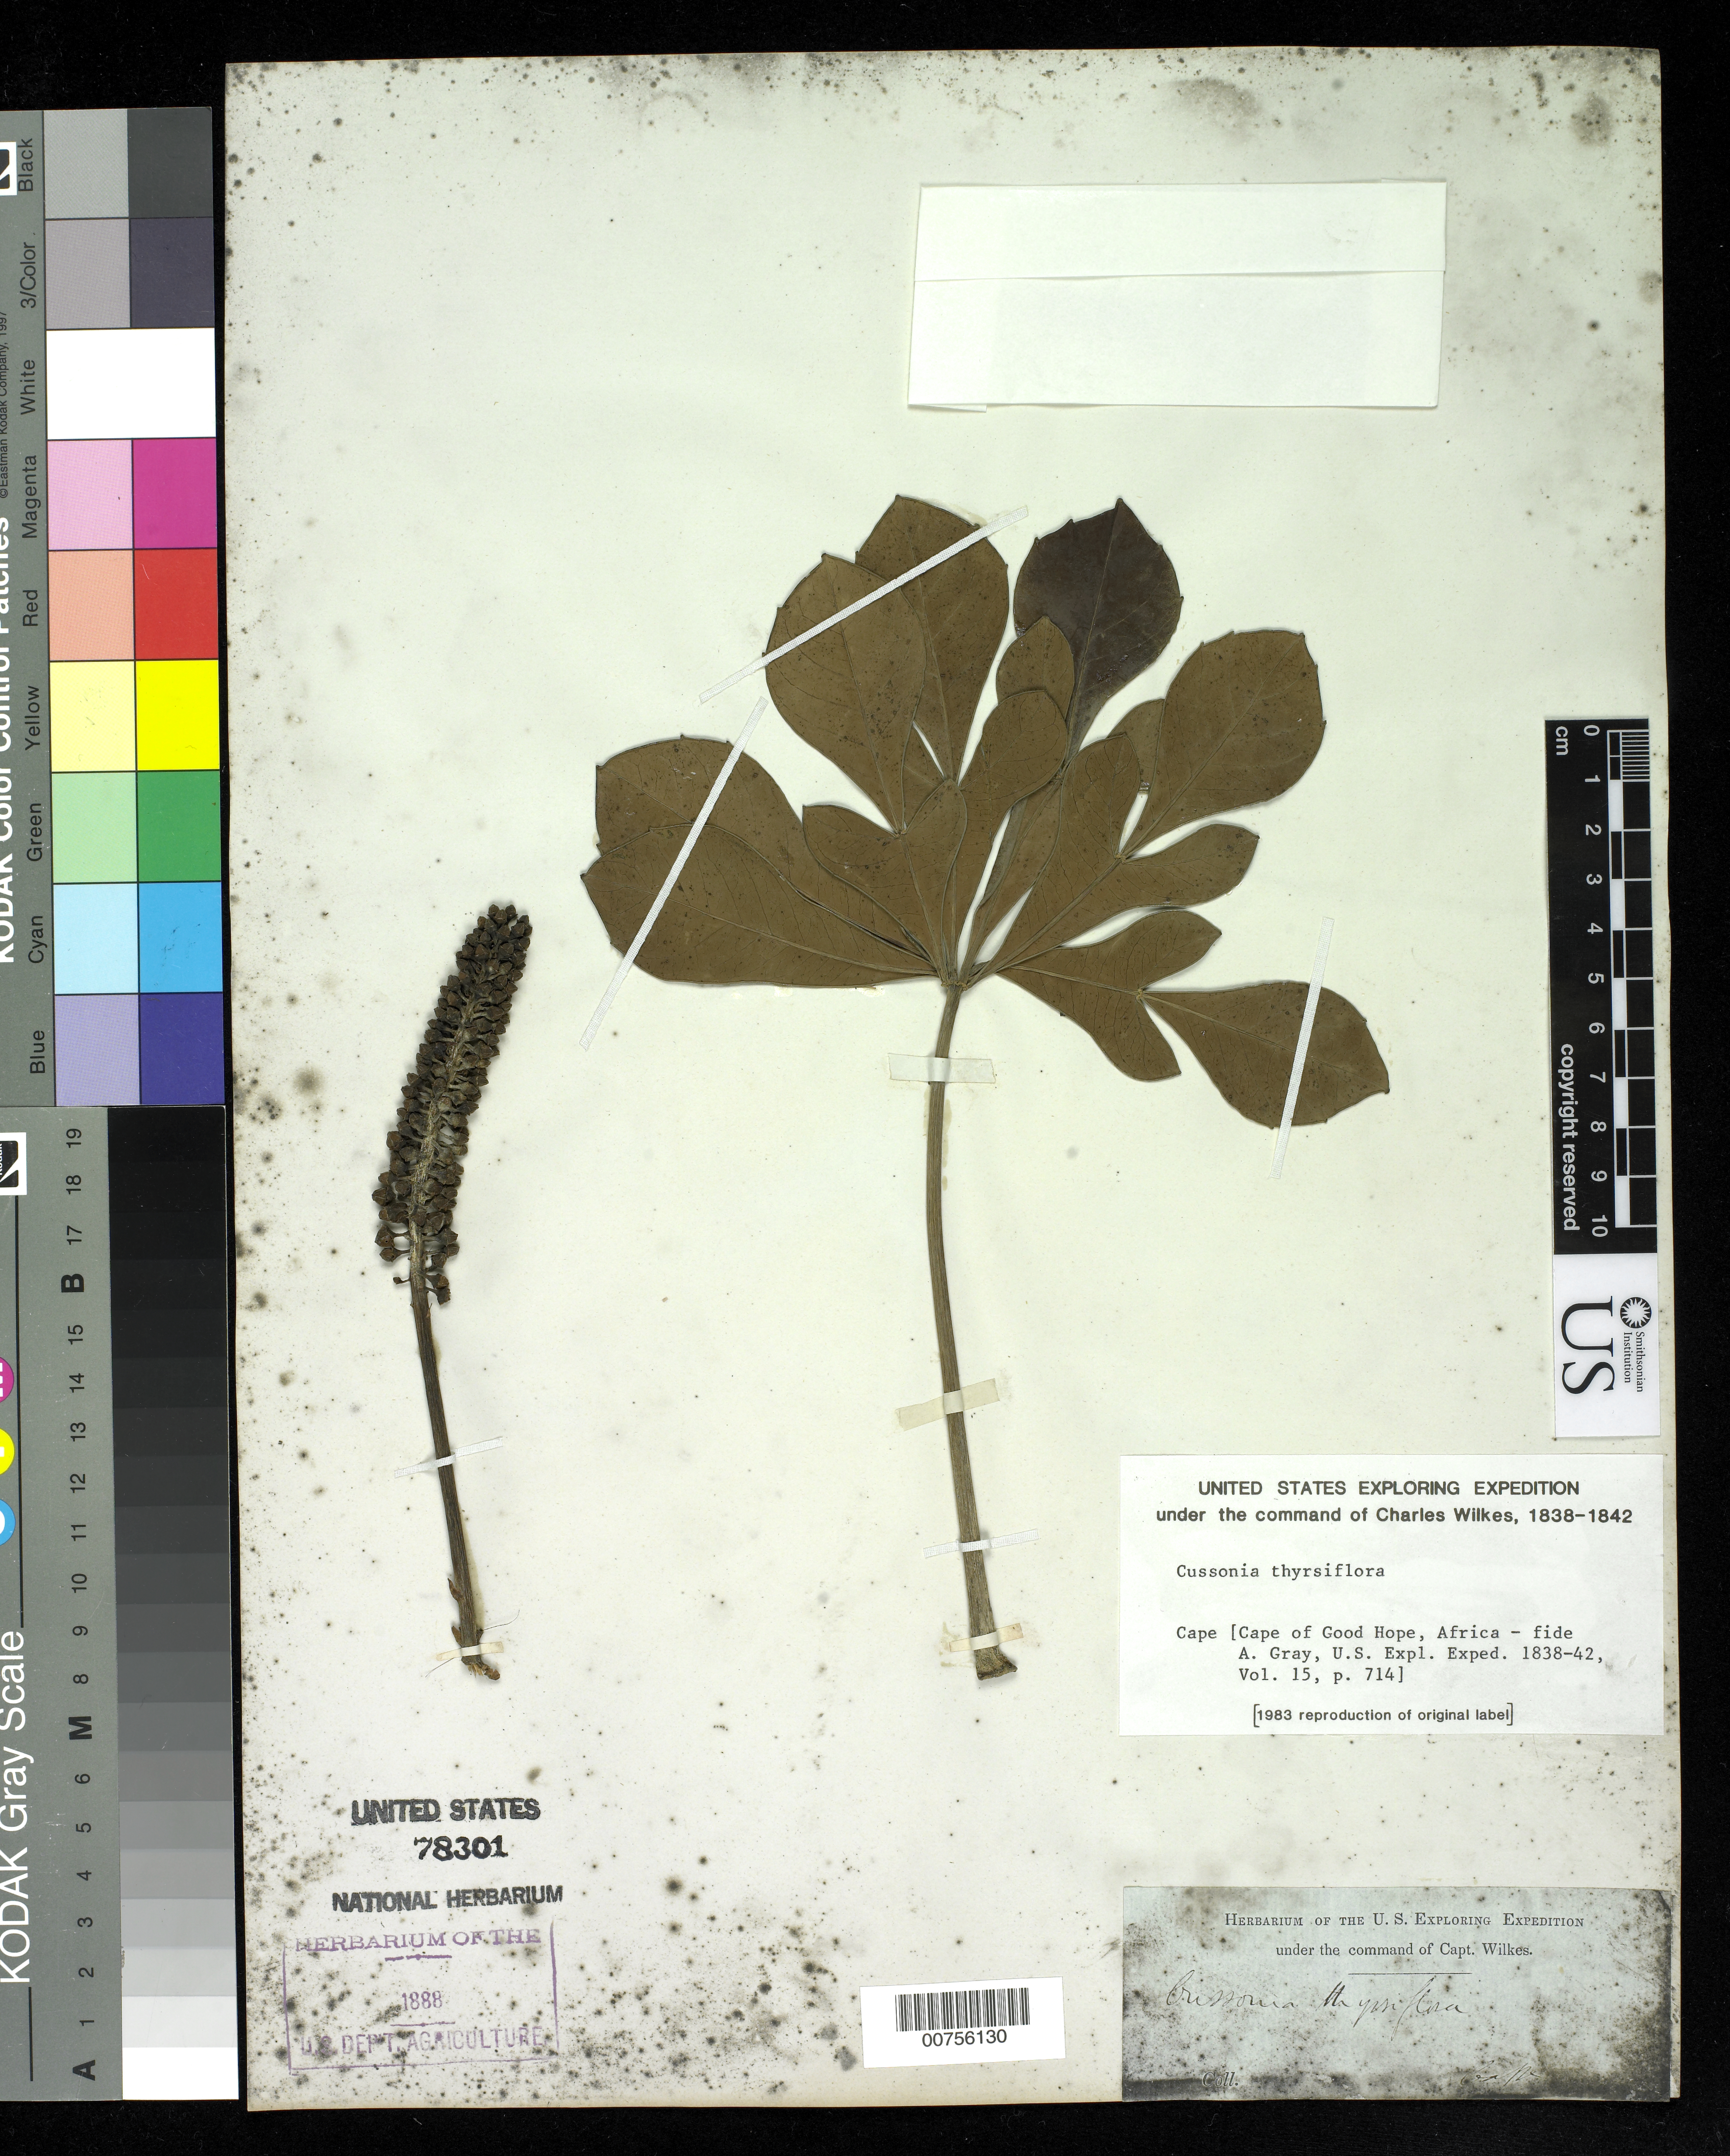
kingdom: Plantae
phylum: Tracheophyta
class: Magnoliopsida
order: Apiales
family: Araliaceae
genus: Cussonia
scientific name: Cussonia thyrsiflora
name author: Thunb.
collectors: Wilkes Explor. Exped.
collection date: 1838/1842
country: South Africa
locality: Cape of Good Hope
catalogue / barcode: US 78301